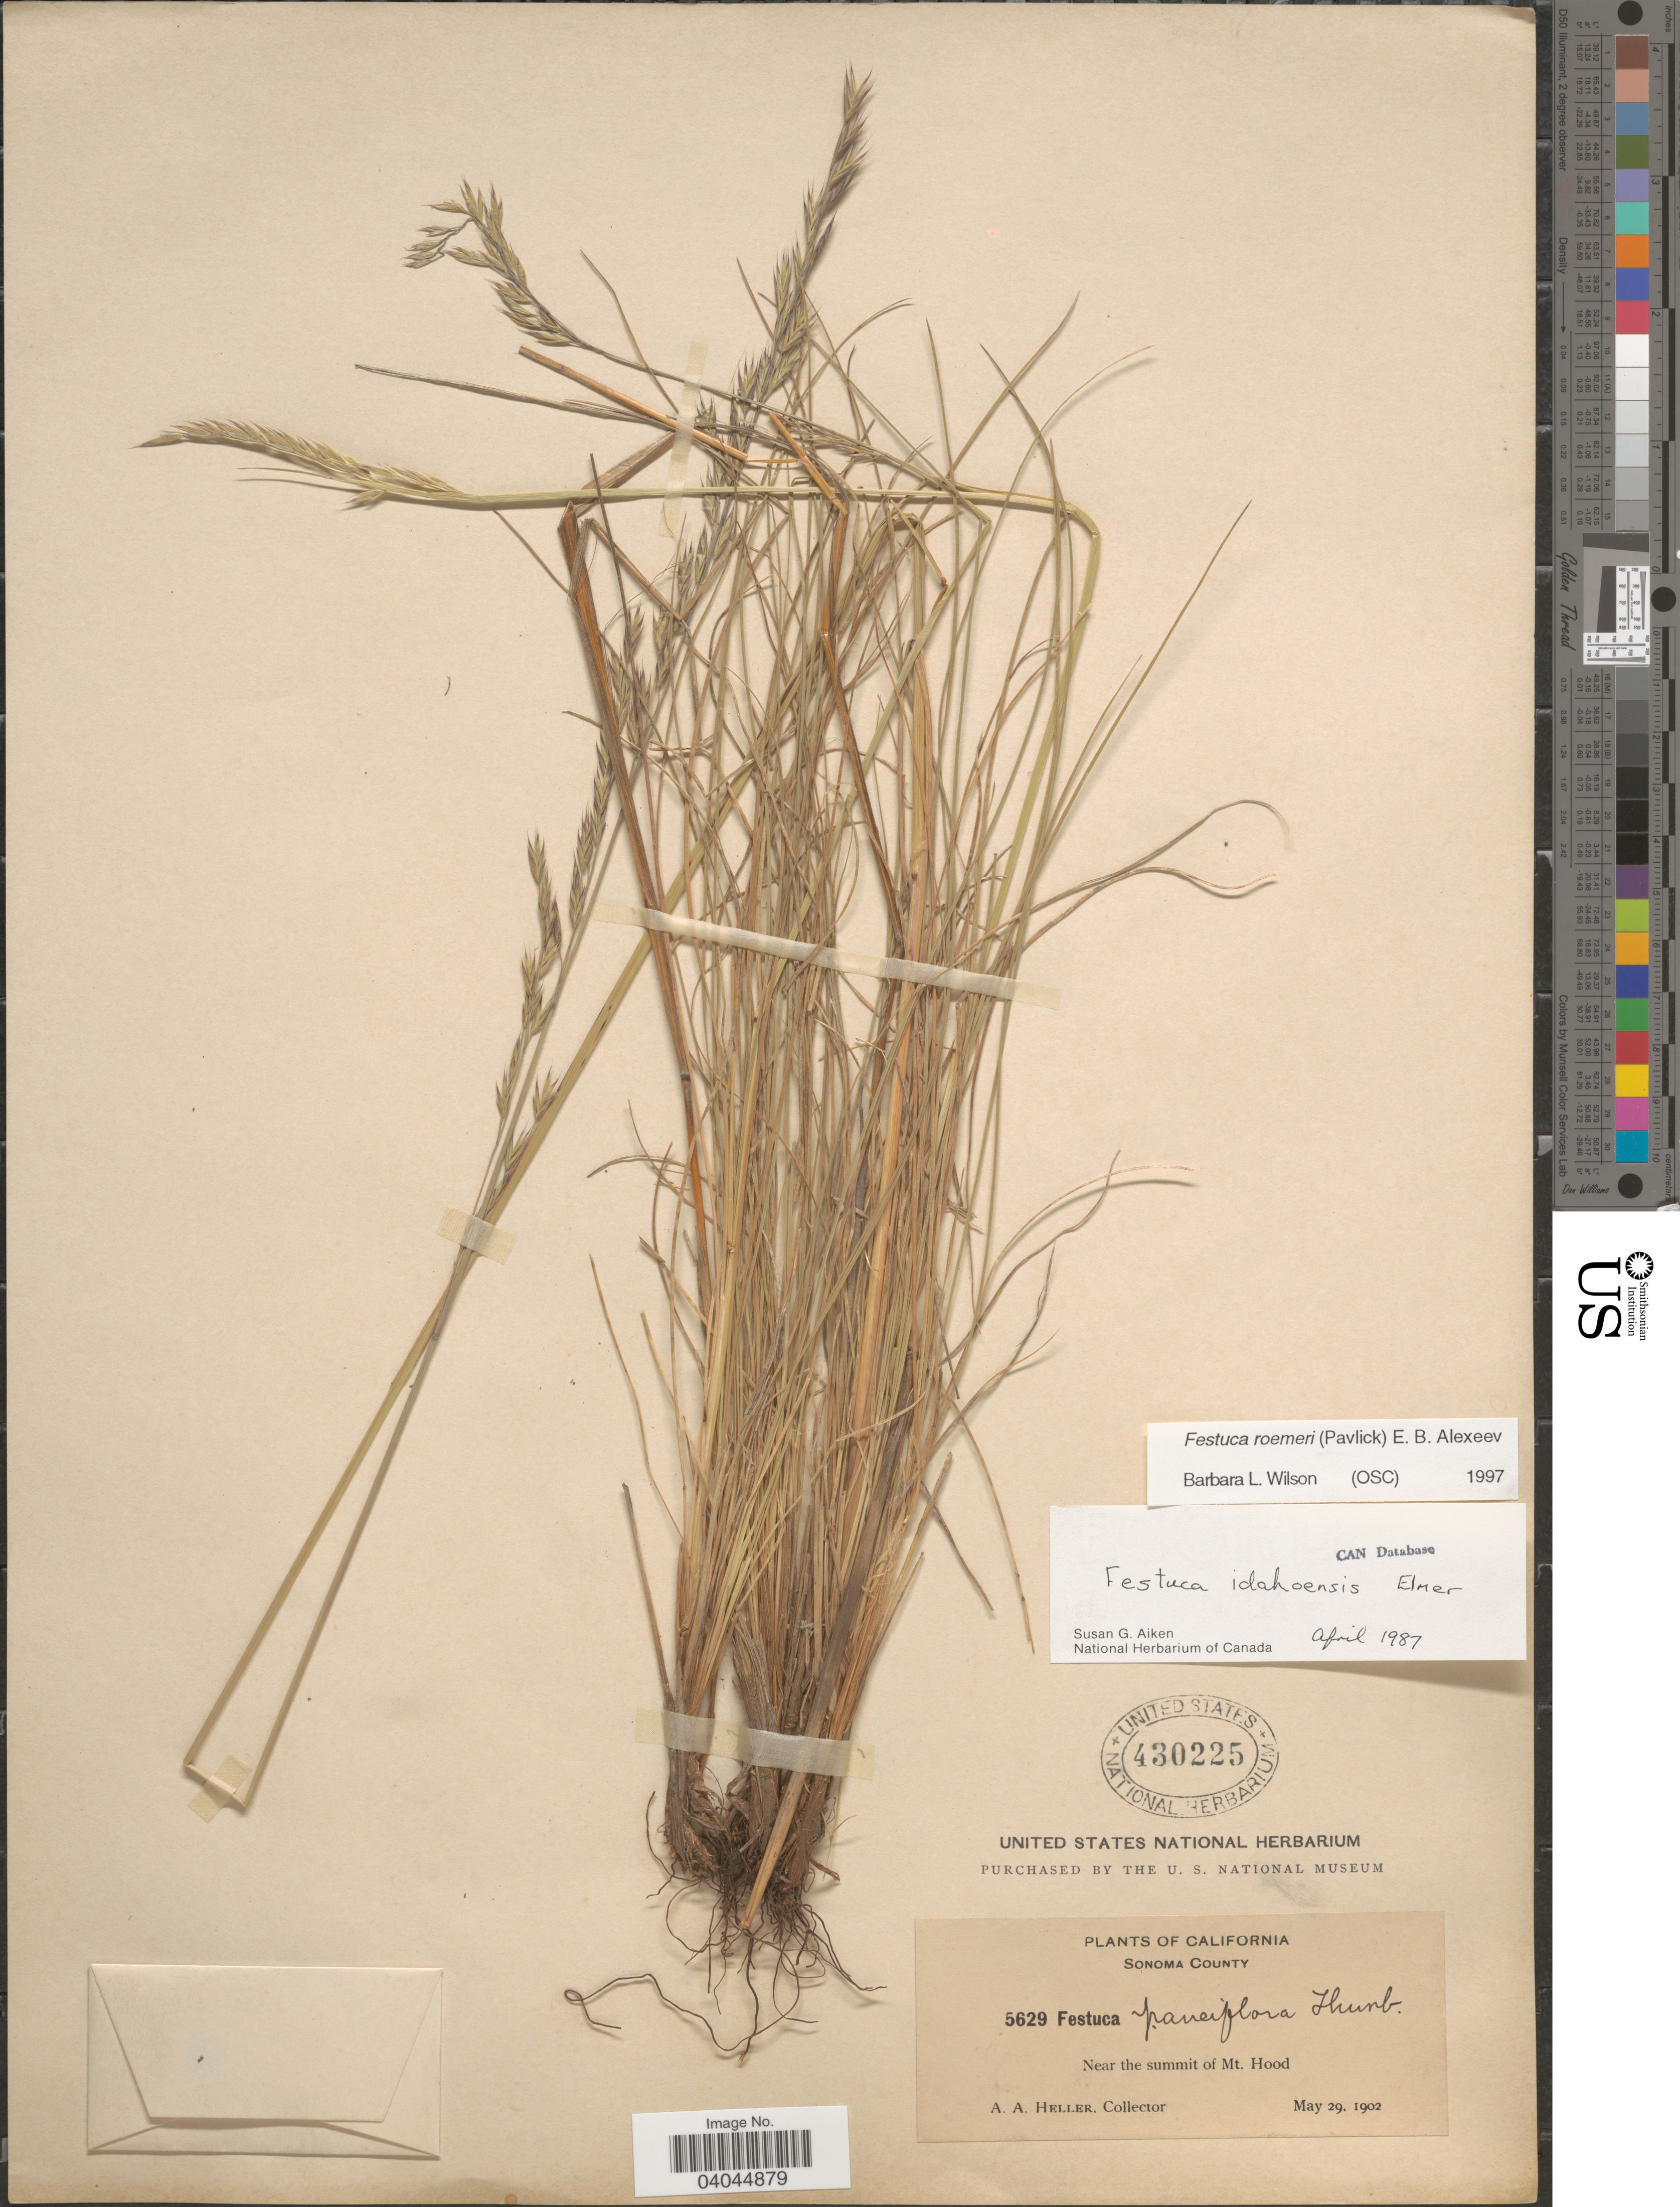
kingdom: Plantae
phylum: Tracheophyta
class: Liliopsida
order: Poales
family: Poaceae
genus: Festuca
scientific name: Festuca roemeri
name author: (Pavlick) E.B. Alexeev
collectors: A. A. Heller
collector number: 5629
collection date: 1902-05-29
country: United States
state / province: California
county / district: Sonoma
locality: Sonoma County. Near the summit of Mt. Hood.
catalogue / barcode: US 430225